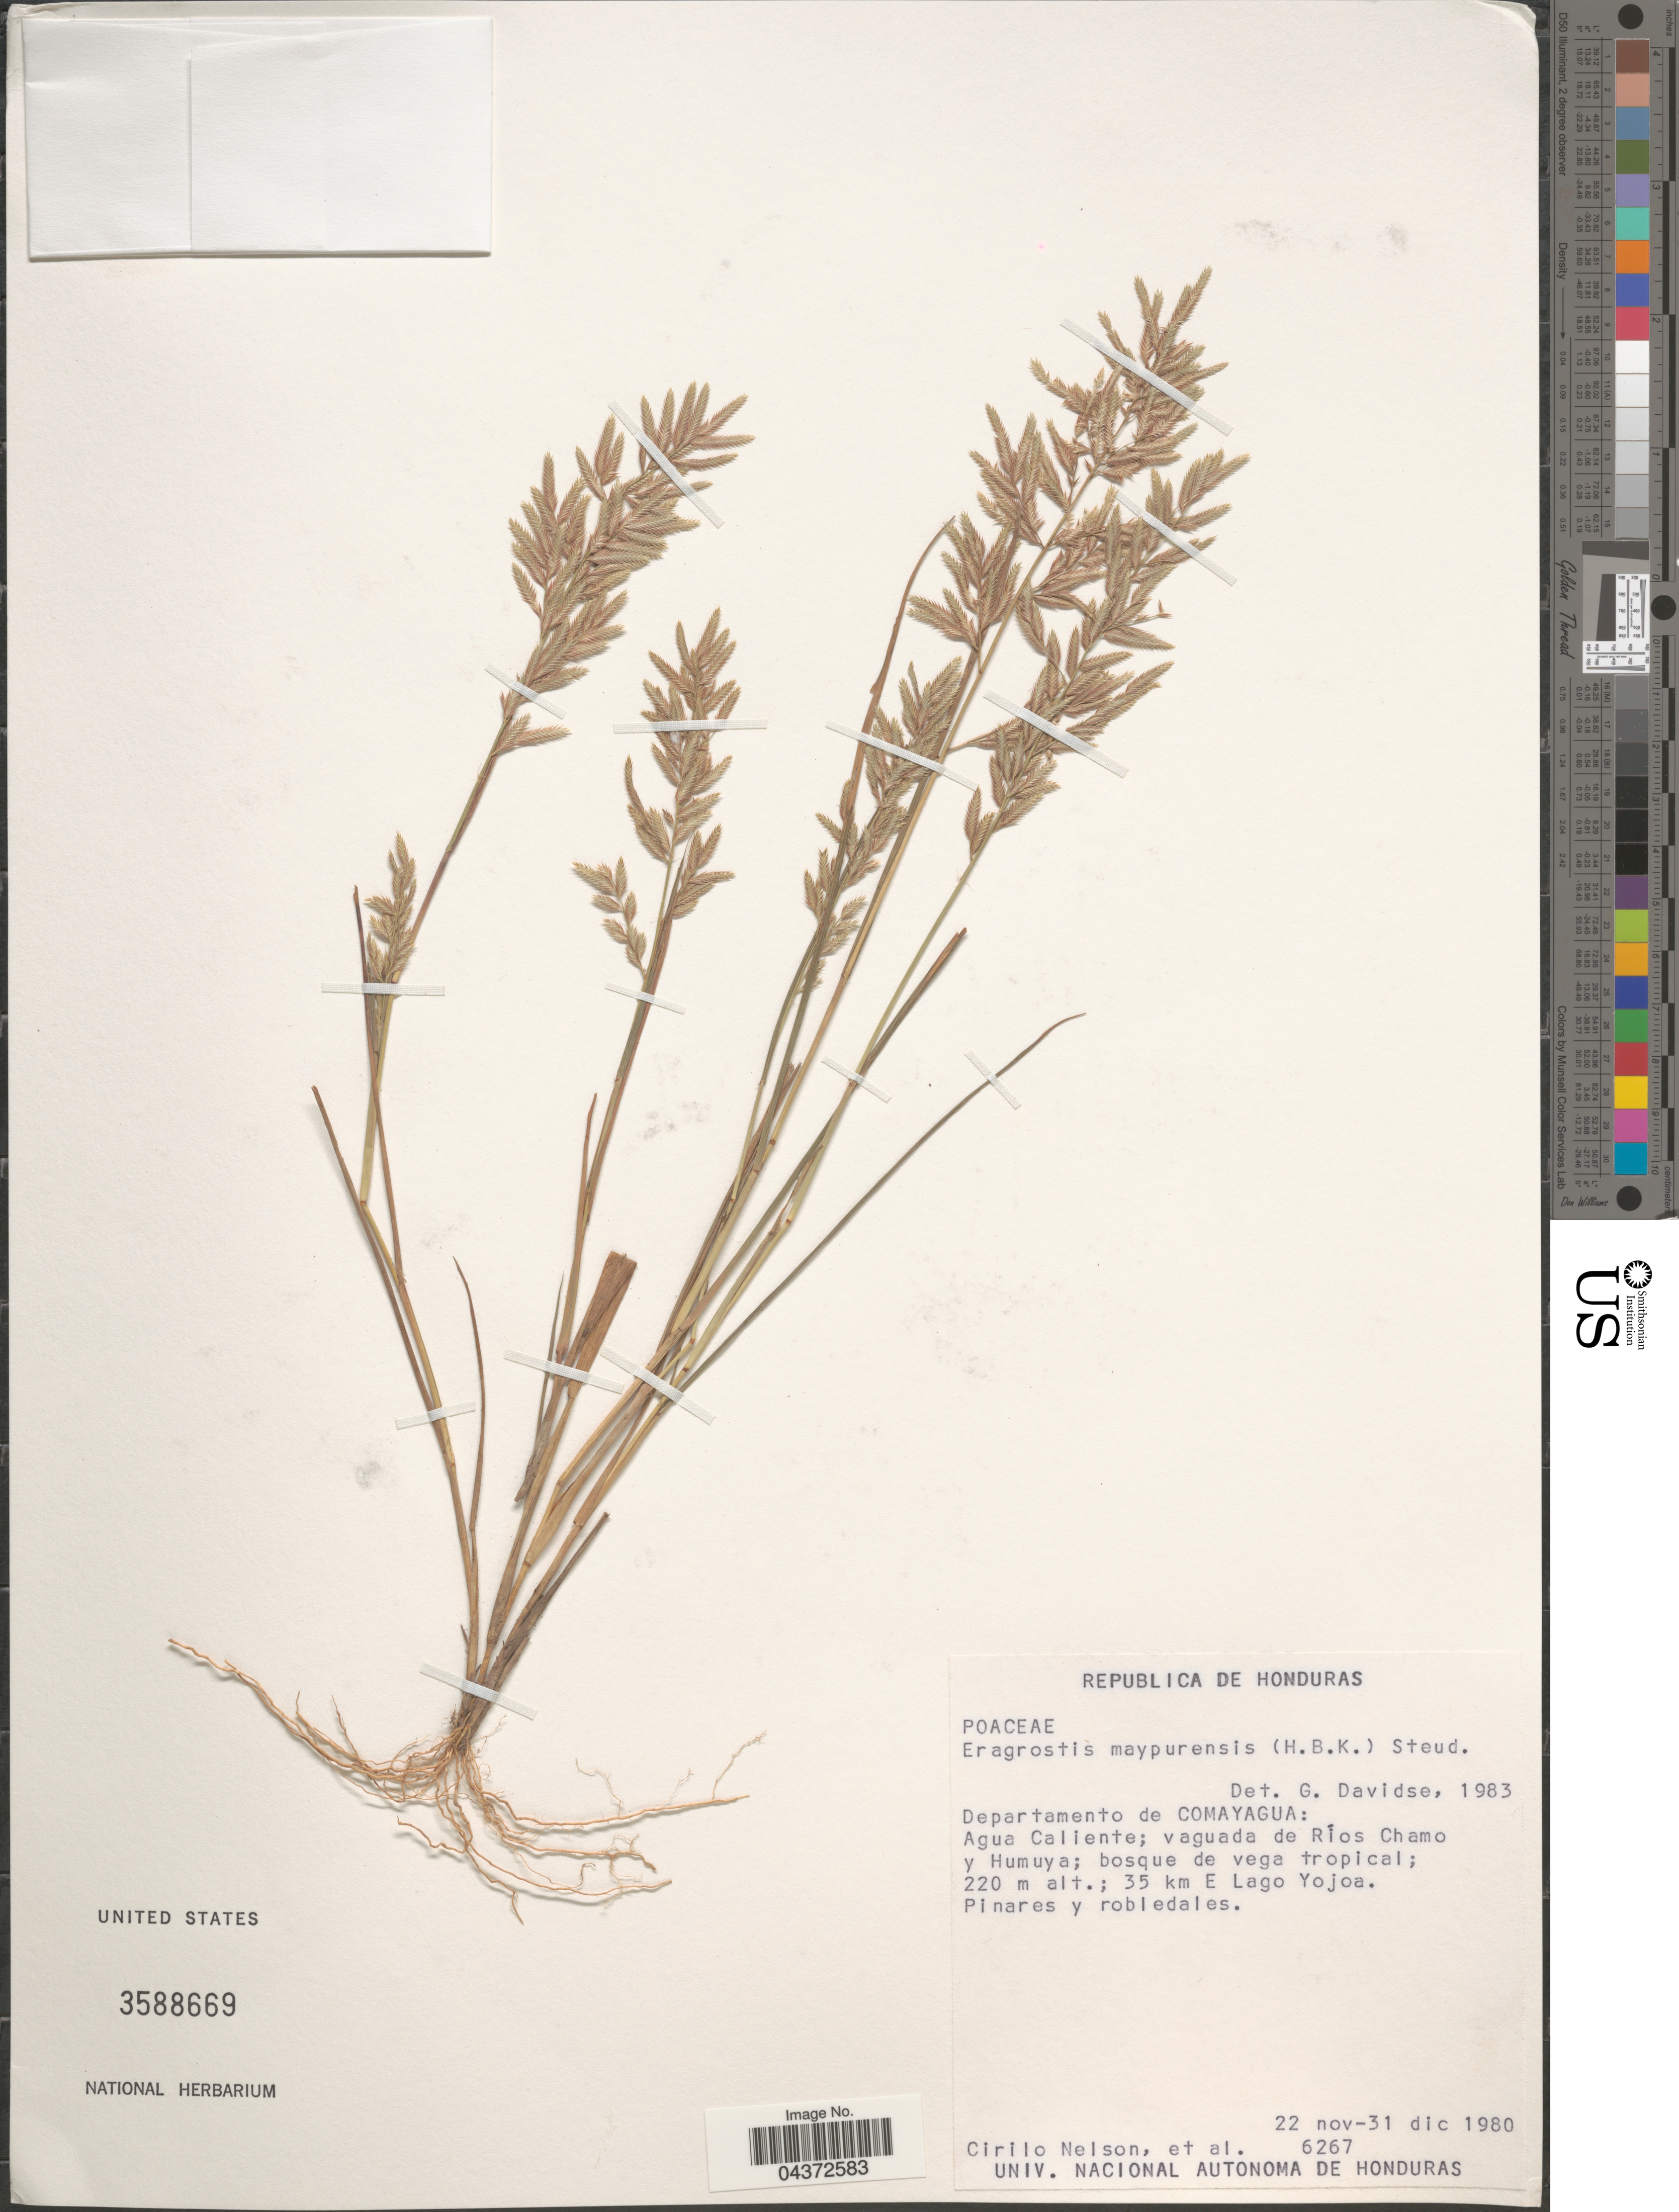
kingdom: Plantae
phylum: Tracheophyta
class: Liliopsida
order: Poales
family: Poaceae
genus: Eragrostis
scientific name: Eragrostis maypurensis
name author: (Kunth) Steud.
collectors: C. Nelson & et al.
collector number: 6267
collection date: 1980-11-22/1980-12-31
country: Honduras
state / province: Comayagua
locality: Republica de Honduras. Departamento de Comayagua: Agua Caliente; vaguada de Ríos Chamo y Humuya; bosque de vega tropical; 35 km E Lago Yojoa.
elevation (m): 220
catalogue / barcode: US 3588669